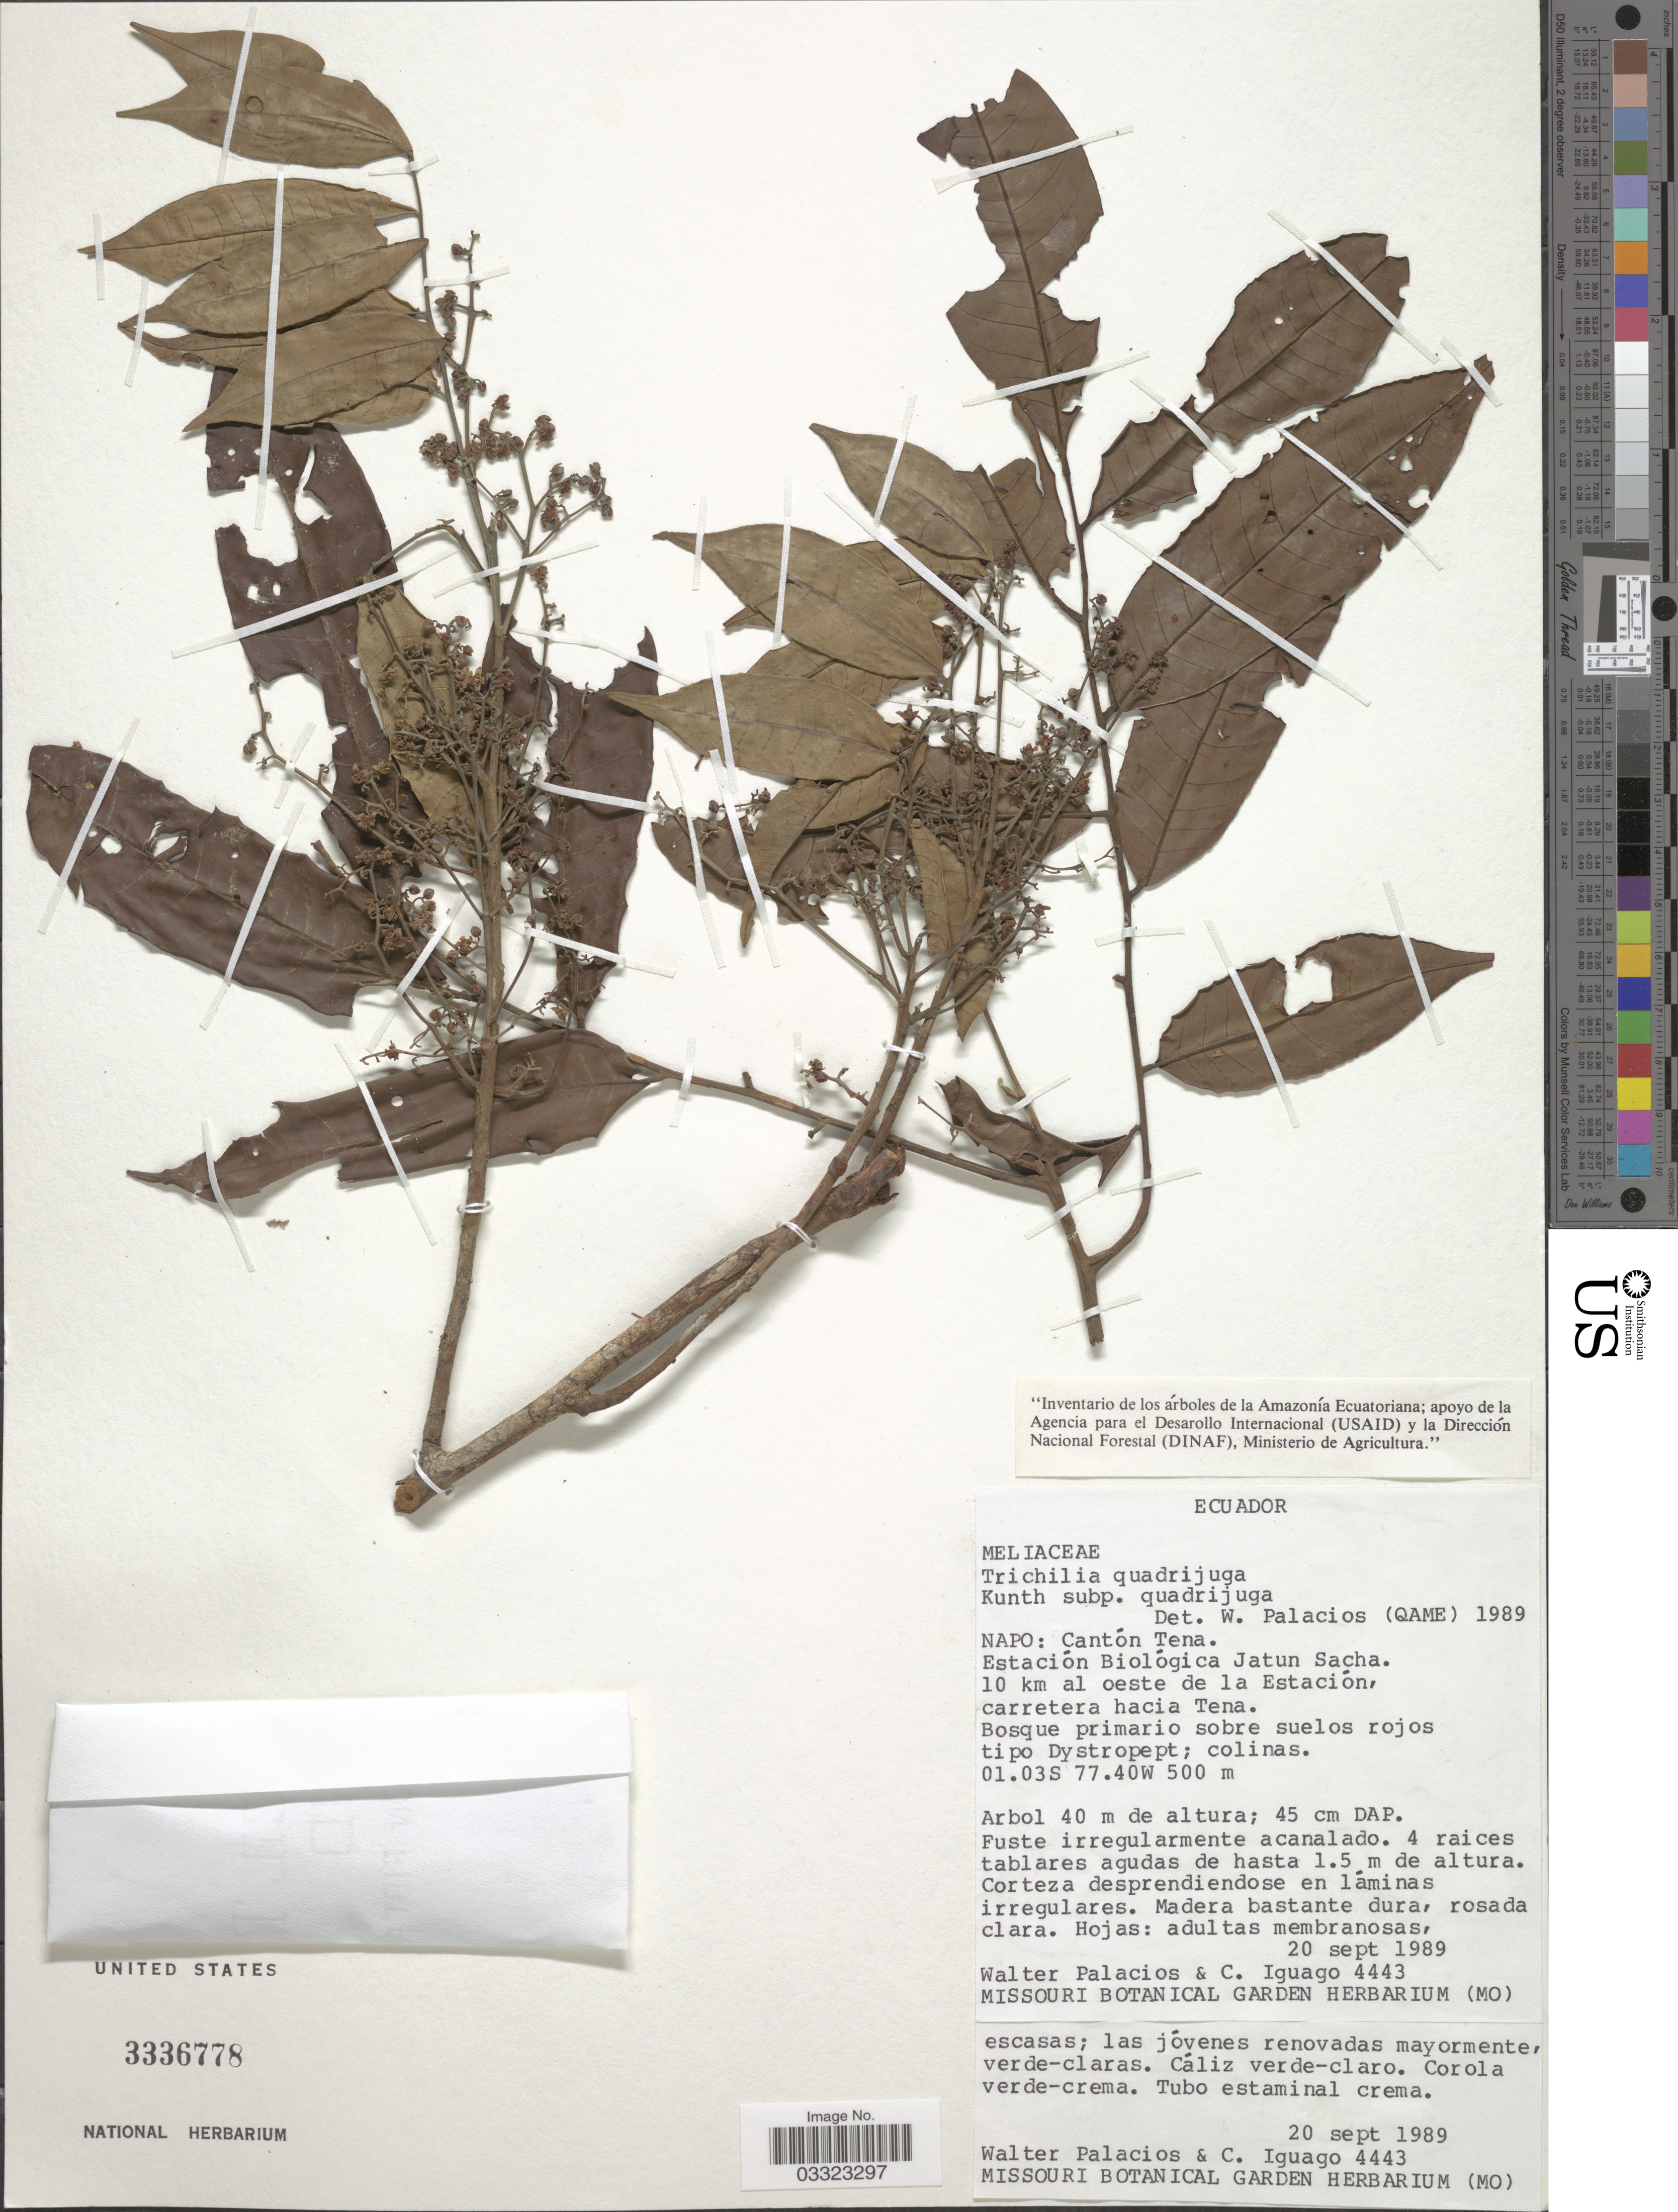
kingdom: Plantae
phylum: Tracheophyta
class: Magnoliopsida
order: Sapindales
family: Meliaceae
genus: Trichilia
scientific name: Trichilia quadrijuga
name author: Kunth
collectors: W. Palacios & C. Iguago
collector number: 4443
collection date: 1989-09-20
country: Ecuador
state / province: Napo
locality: Cantón Tena. Estación Biológica Jatun Sacha. 10 km al oeste de la Estación, carretera hacia Tena.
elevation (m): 500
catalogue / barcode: US 3336778